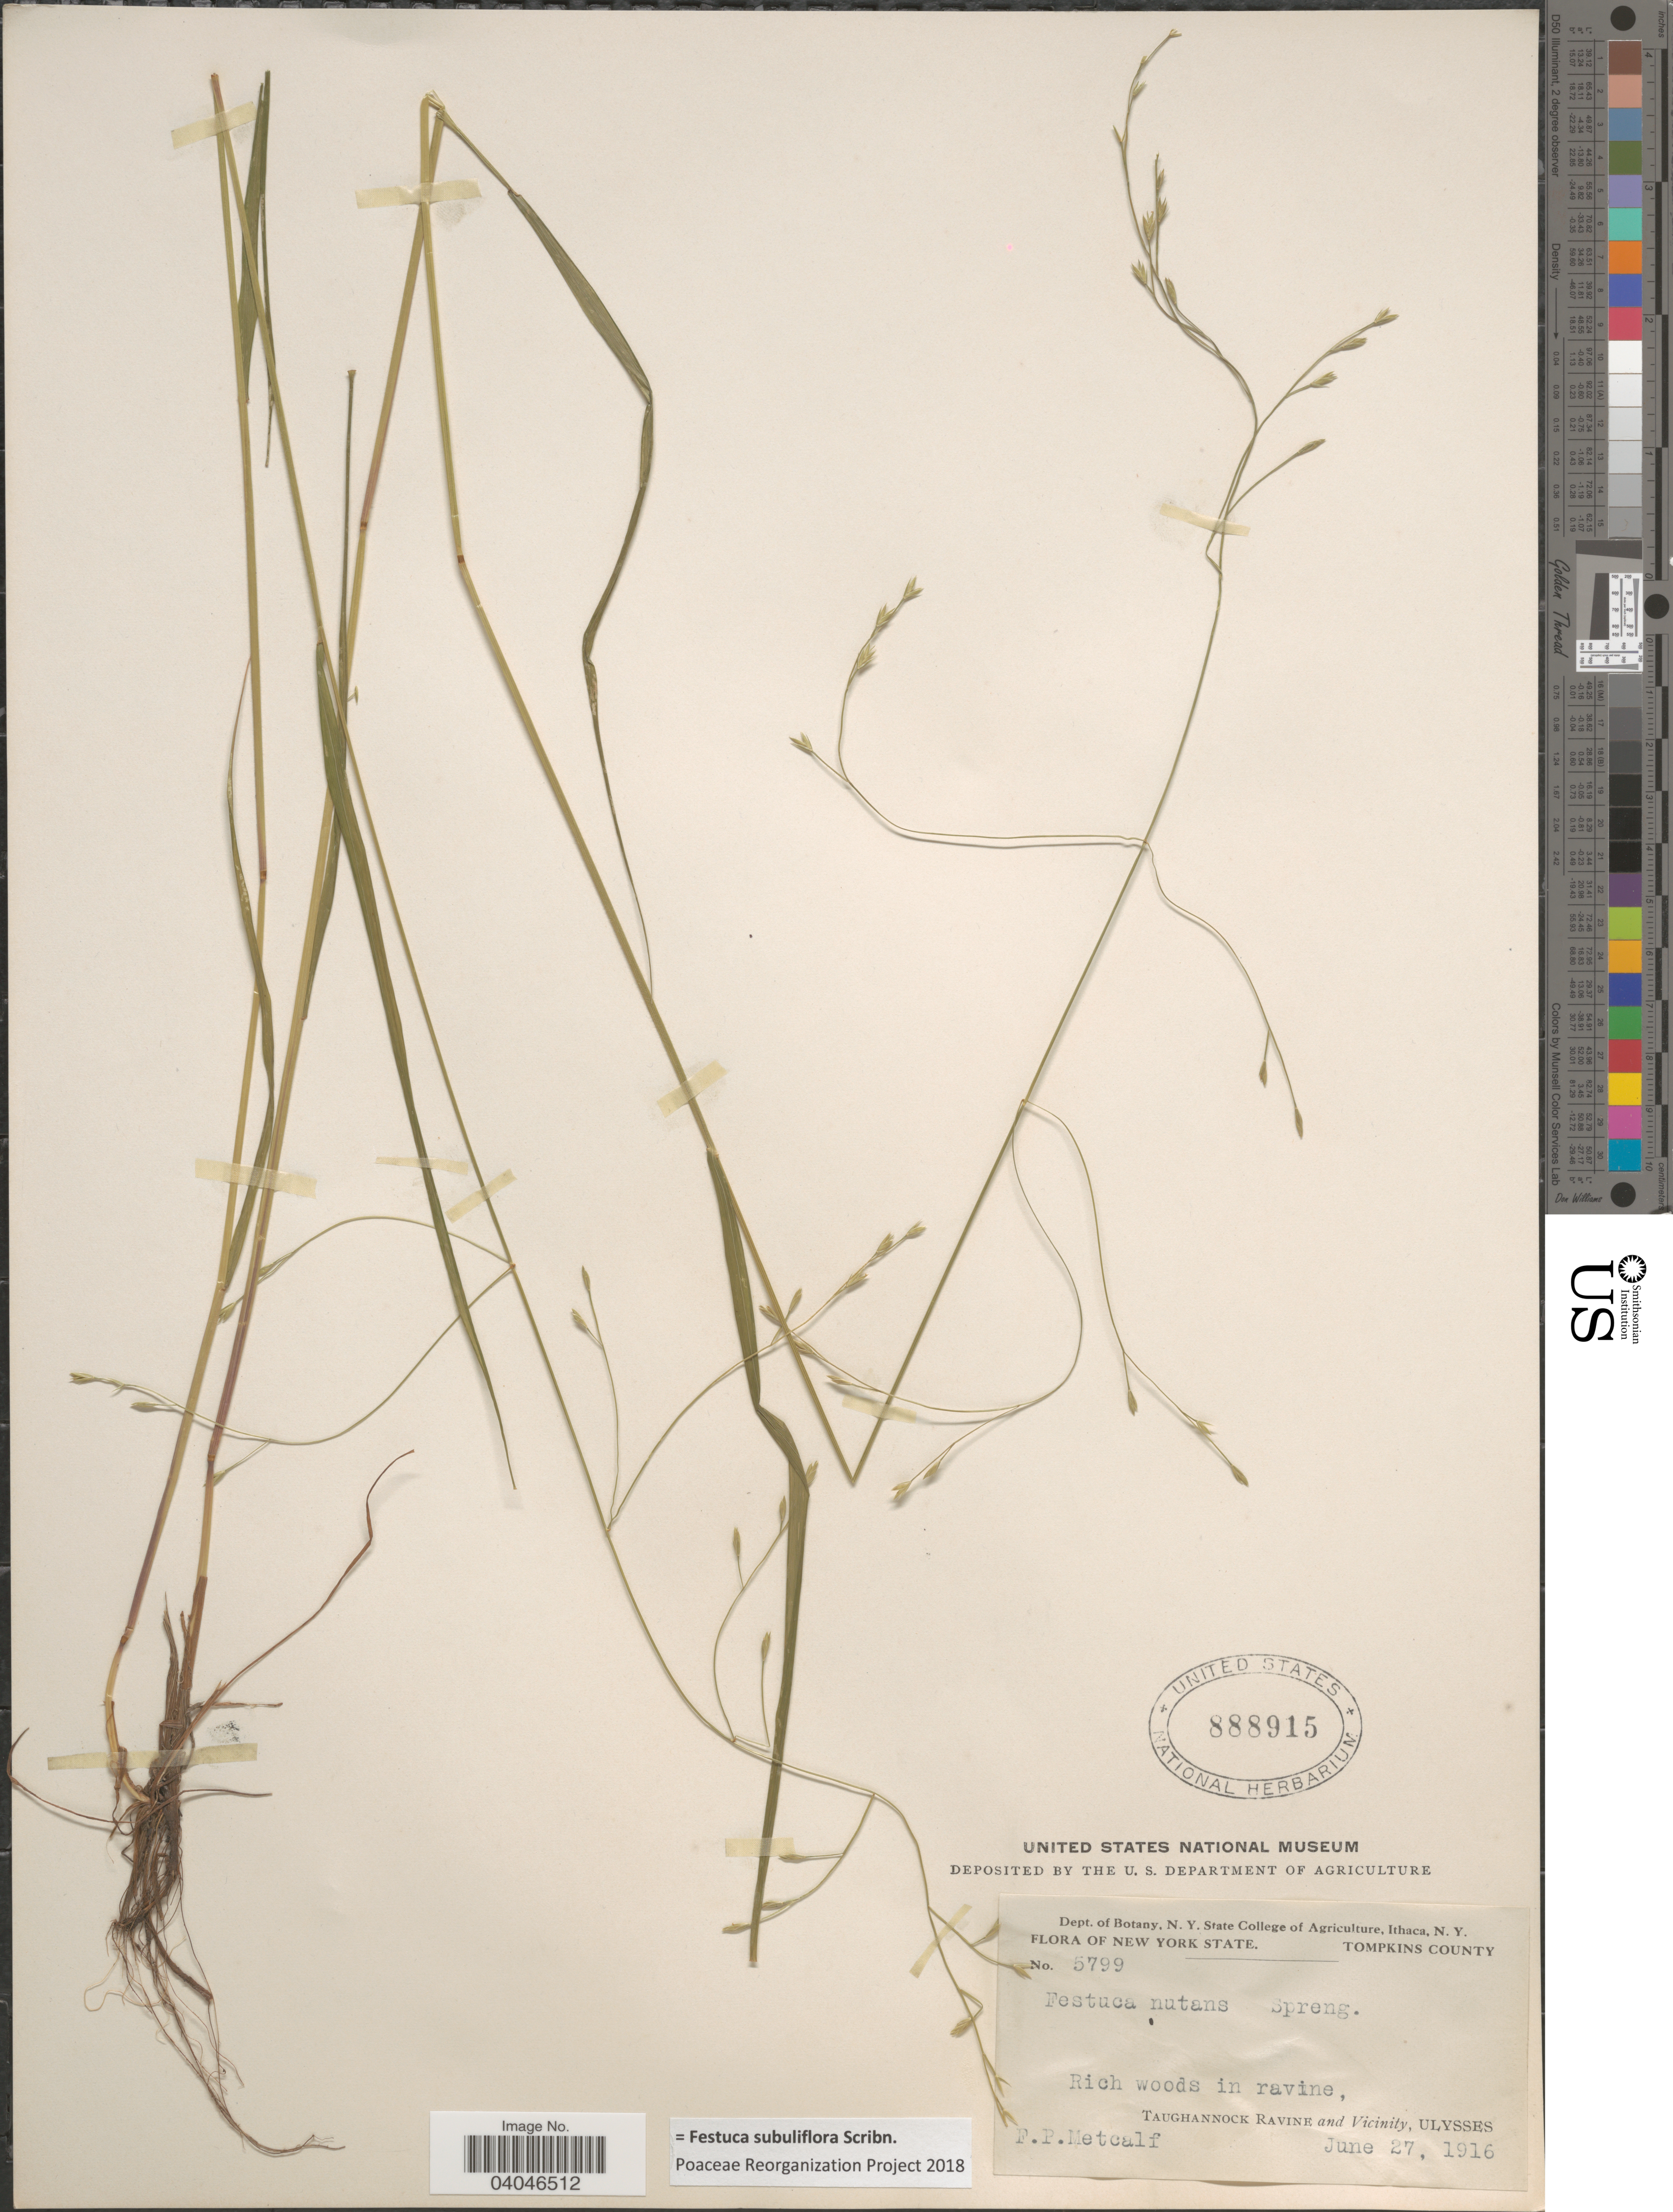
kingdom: Plantae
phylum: Tracheophyta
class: Liliopsida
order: Poales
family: Poaceae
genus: Festuca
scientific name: Festuca subuliflora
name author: Scribn.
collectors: F. Metcalf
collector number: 5799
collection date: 1916-06-27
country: United States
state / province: New York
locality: Tompkins County. Taughannock Ravine and Vicinity, Ulysses.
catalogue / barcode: US 888915